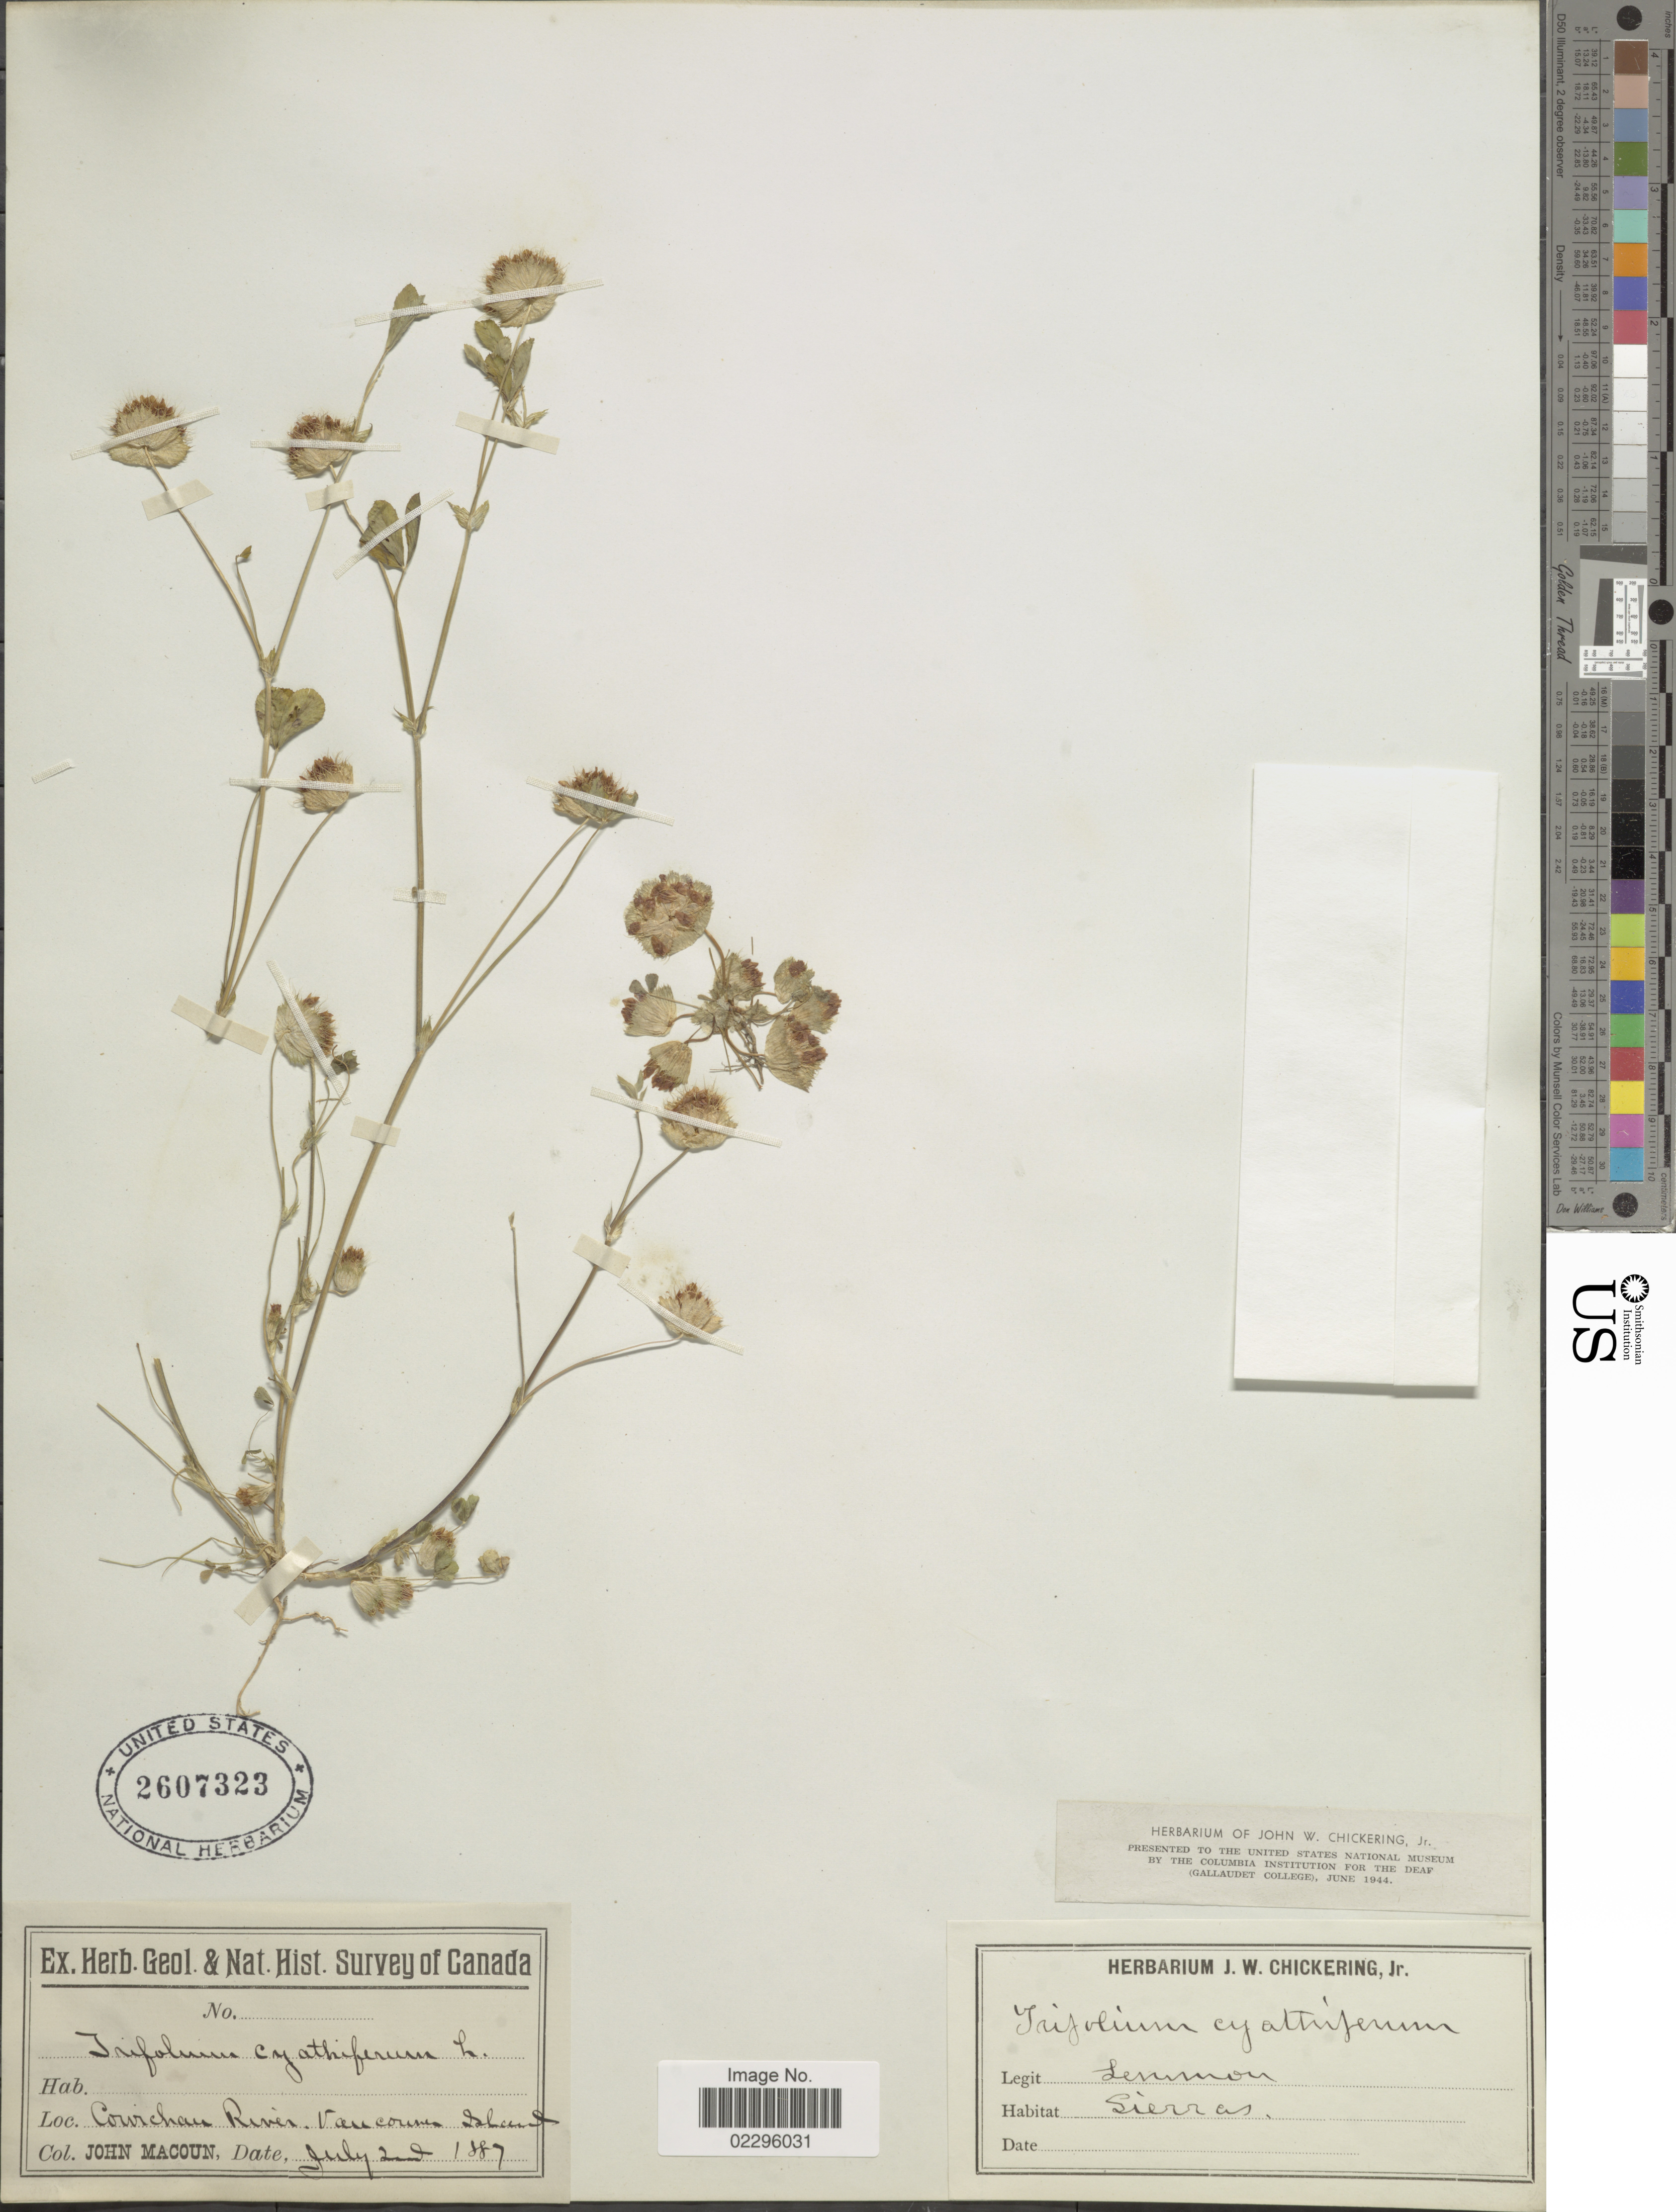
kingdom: Plantae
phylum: Tracheophyta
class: Magnoliopsida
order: Fabales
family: Fabaceae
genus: Trifolium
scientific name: Trifolium cyathiferum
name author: Lindl.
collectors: J. Macoun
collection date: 1887-07-02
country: Canada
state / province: British Columbia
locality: Cowichau River, Vancouver Island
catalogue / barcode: US 2607323